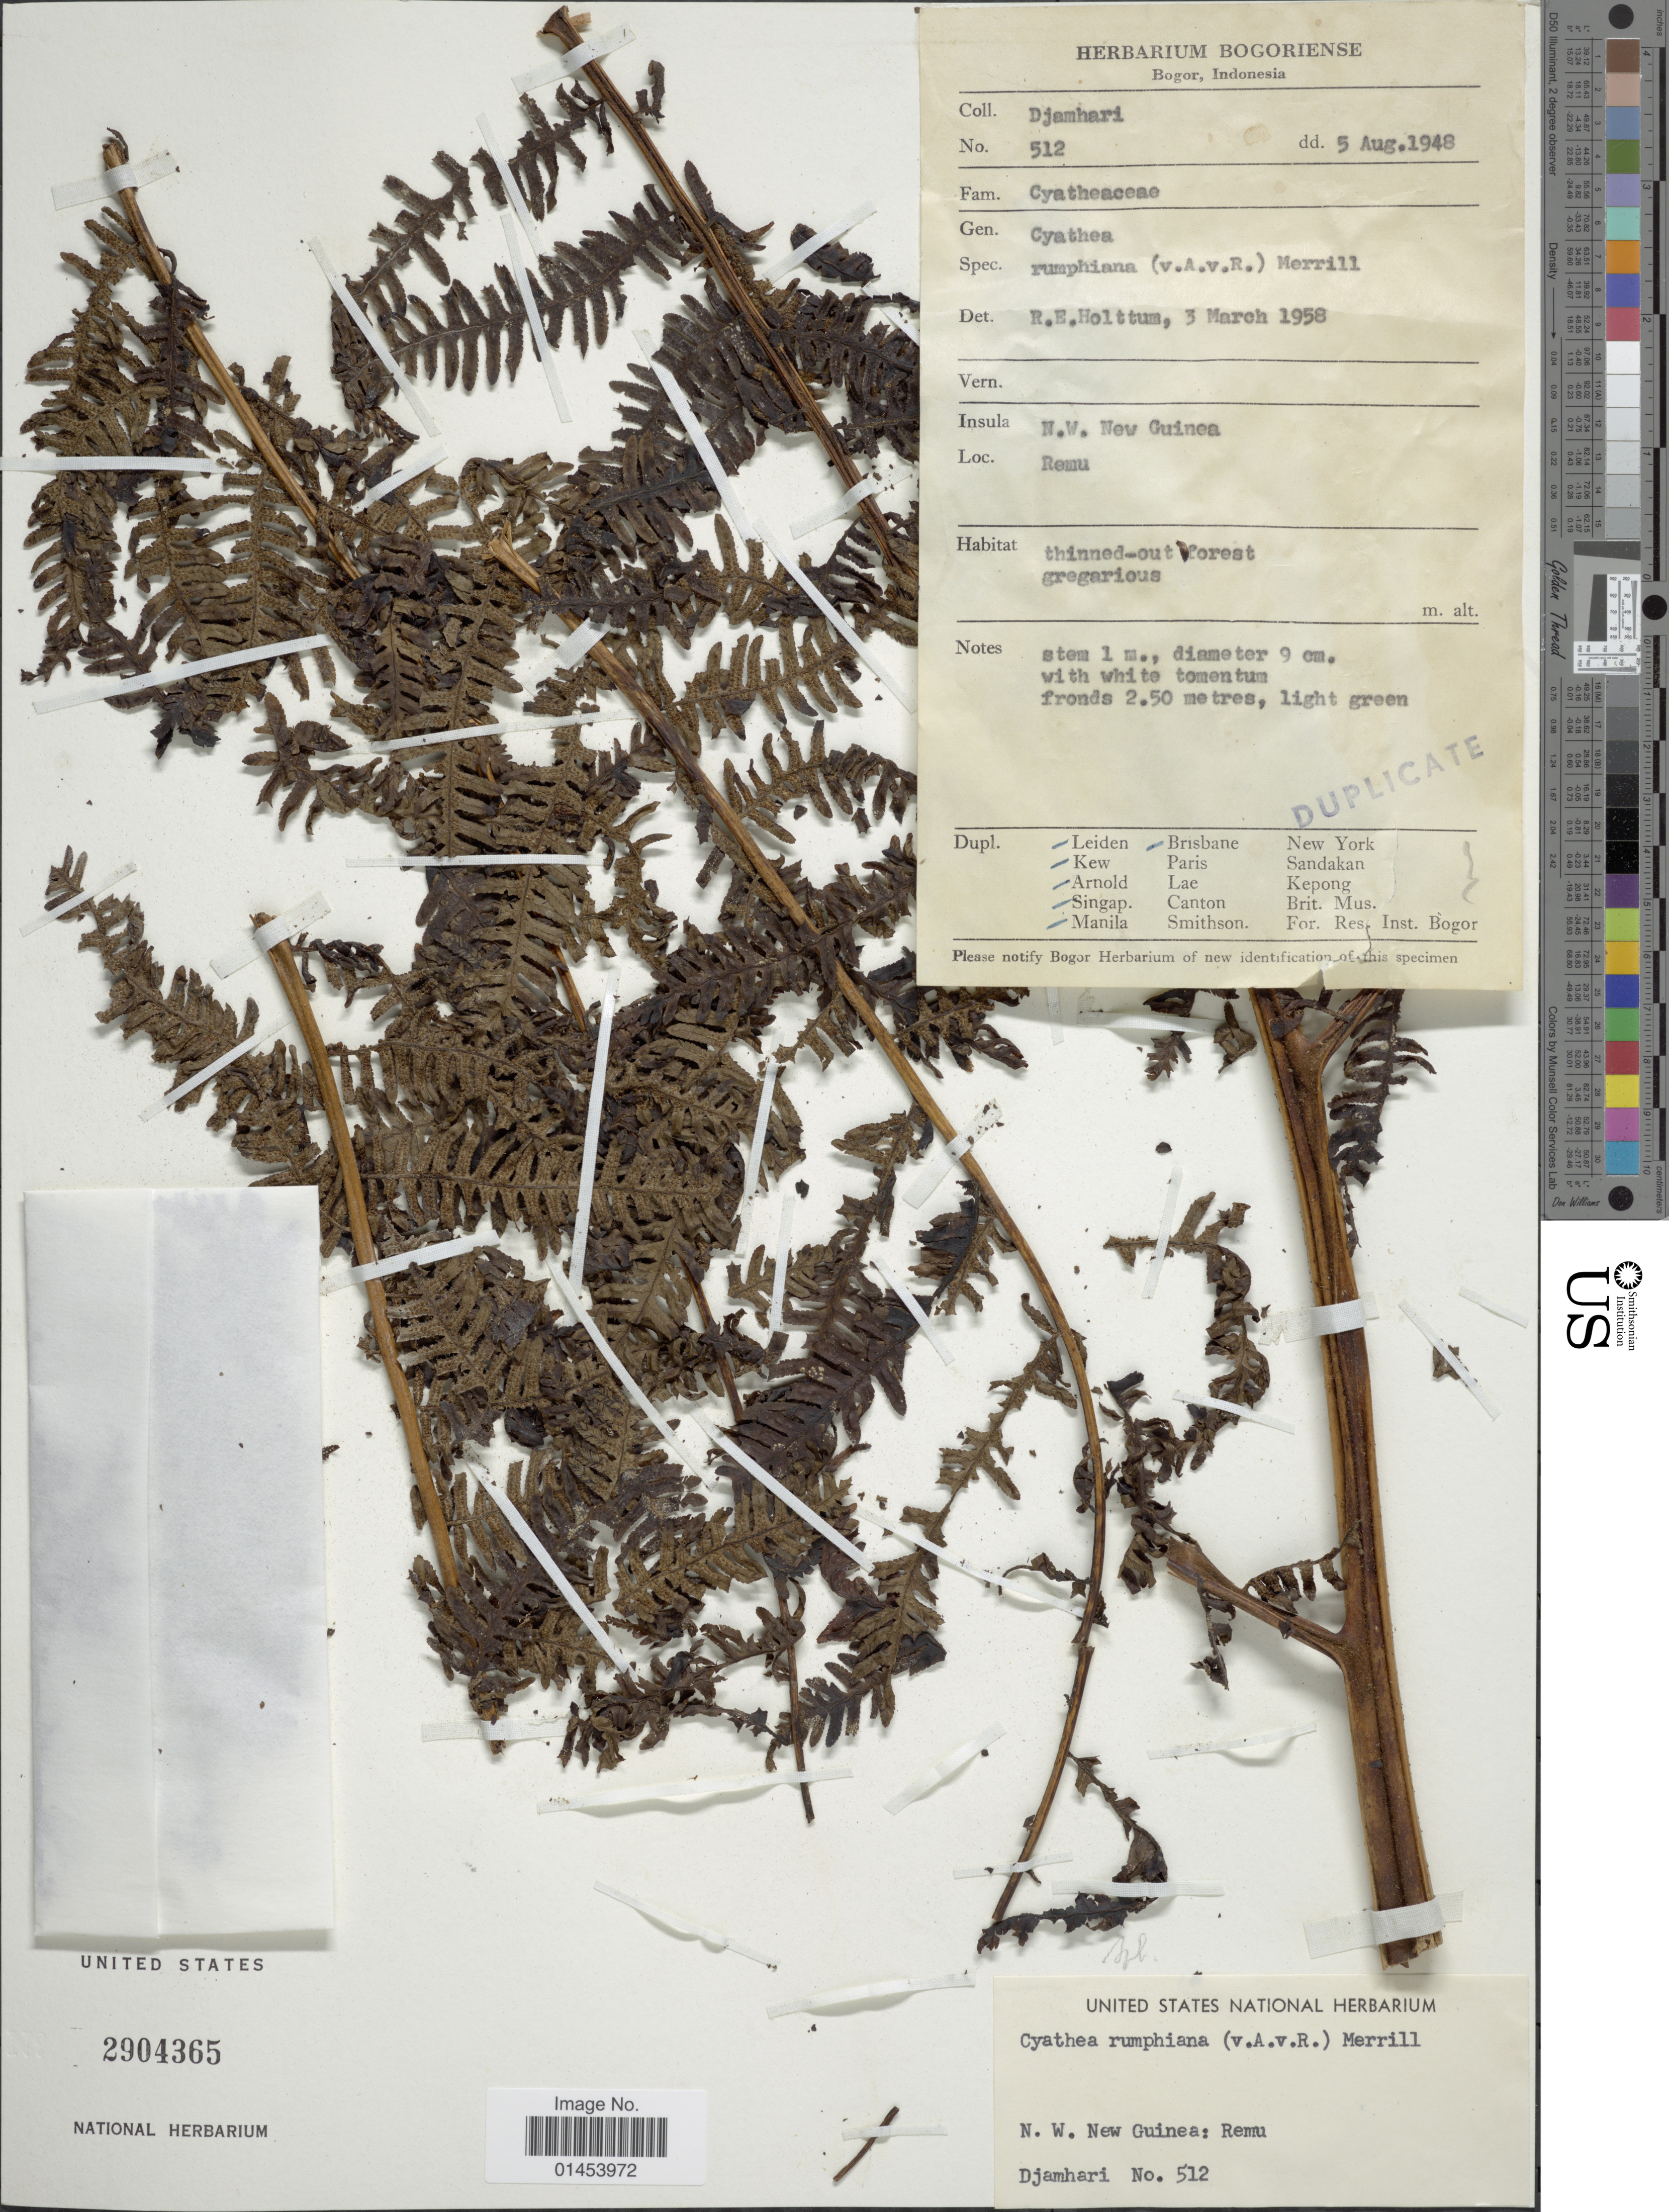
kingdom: Plantae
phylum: Tracheophyta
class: Polypodiopsida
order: Cyatheales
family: Cyatheaceae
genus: Cyathea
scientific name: Cyathea rumphiana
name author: (Alderw.) Merr.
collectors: Djamhari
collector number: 512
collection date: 1948-08-05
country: Indonesia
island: New Guinea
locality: Bogor. Insula N.W. New Guinea. Remu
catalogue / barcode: US 2904365